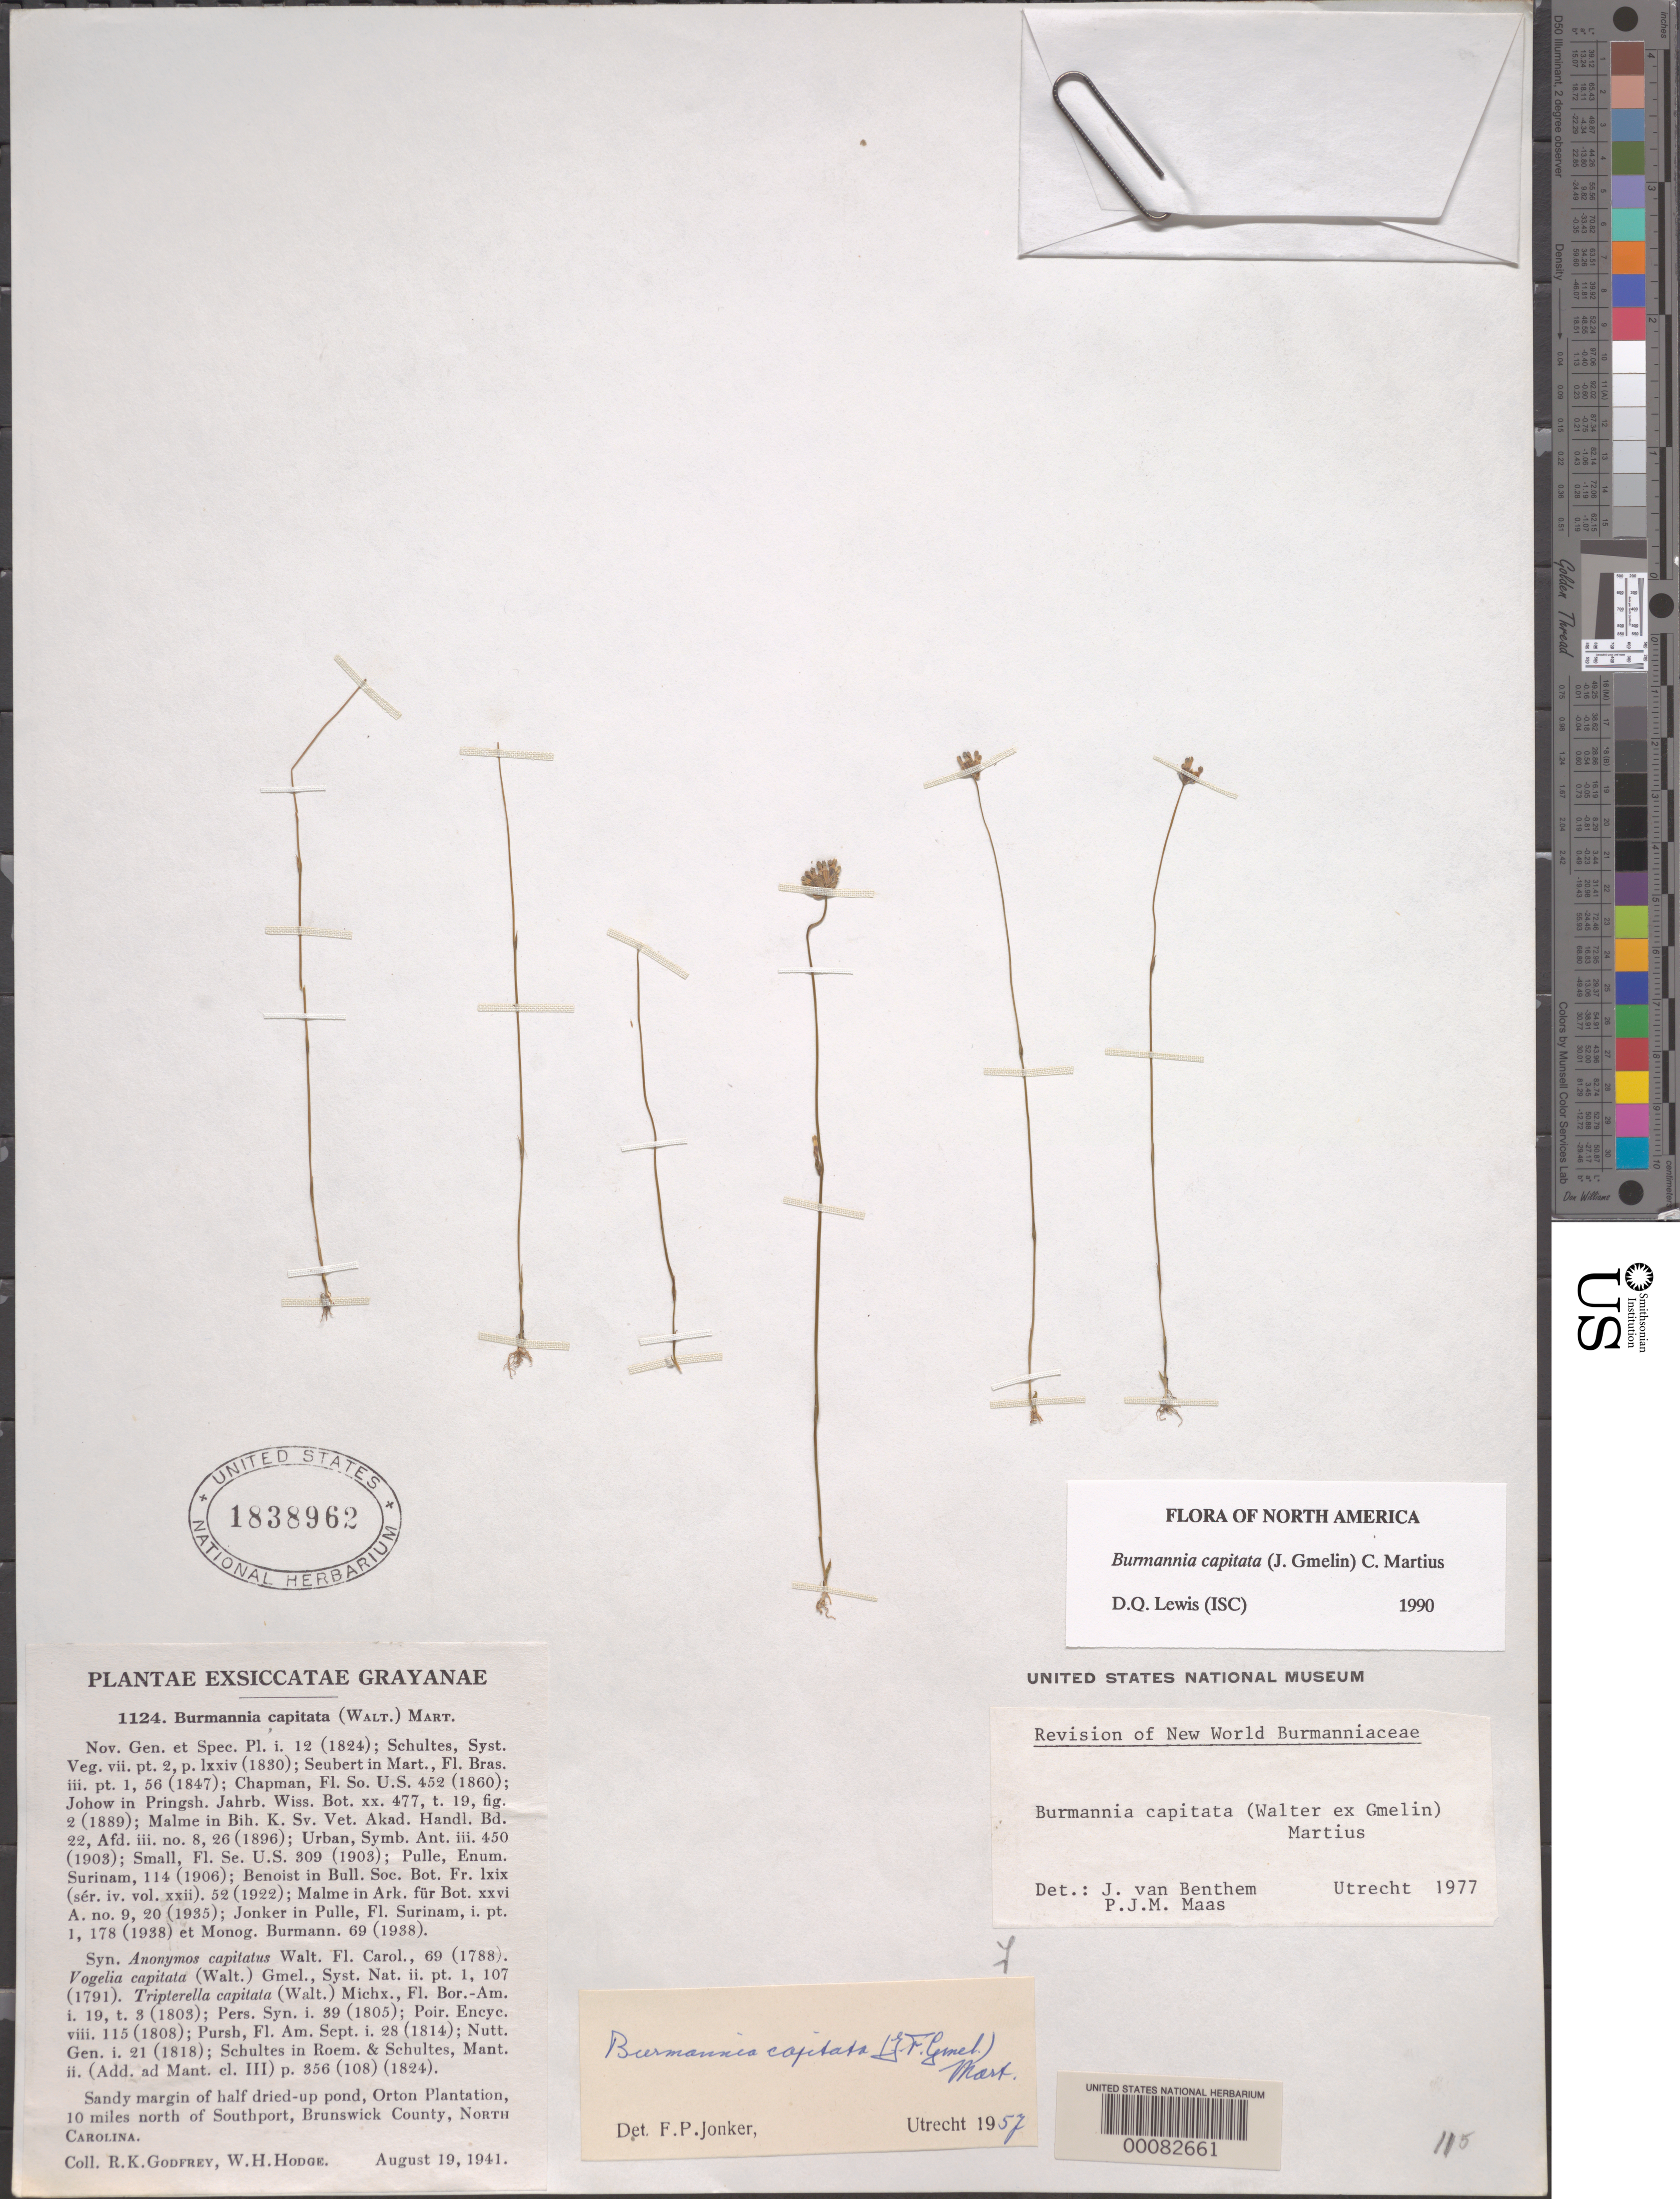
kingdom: Plantae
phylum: Tracheophyta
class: Liliopsida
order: Dioscoreales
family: Burmanniaceae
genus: Burmannia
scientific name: Burmannia capitata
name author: (Walter ex J.F. Gmel.) Mart.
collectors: R. K. Godfrey & W. Hodge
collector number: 1124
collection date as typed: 19 Aug 1941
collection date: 1941-08-19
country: United States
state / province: North Carolina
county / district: Hernando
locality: Brooksville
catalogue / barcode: US 1838962